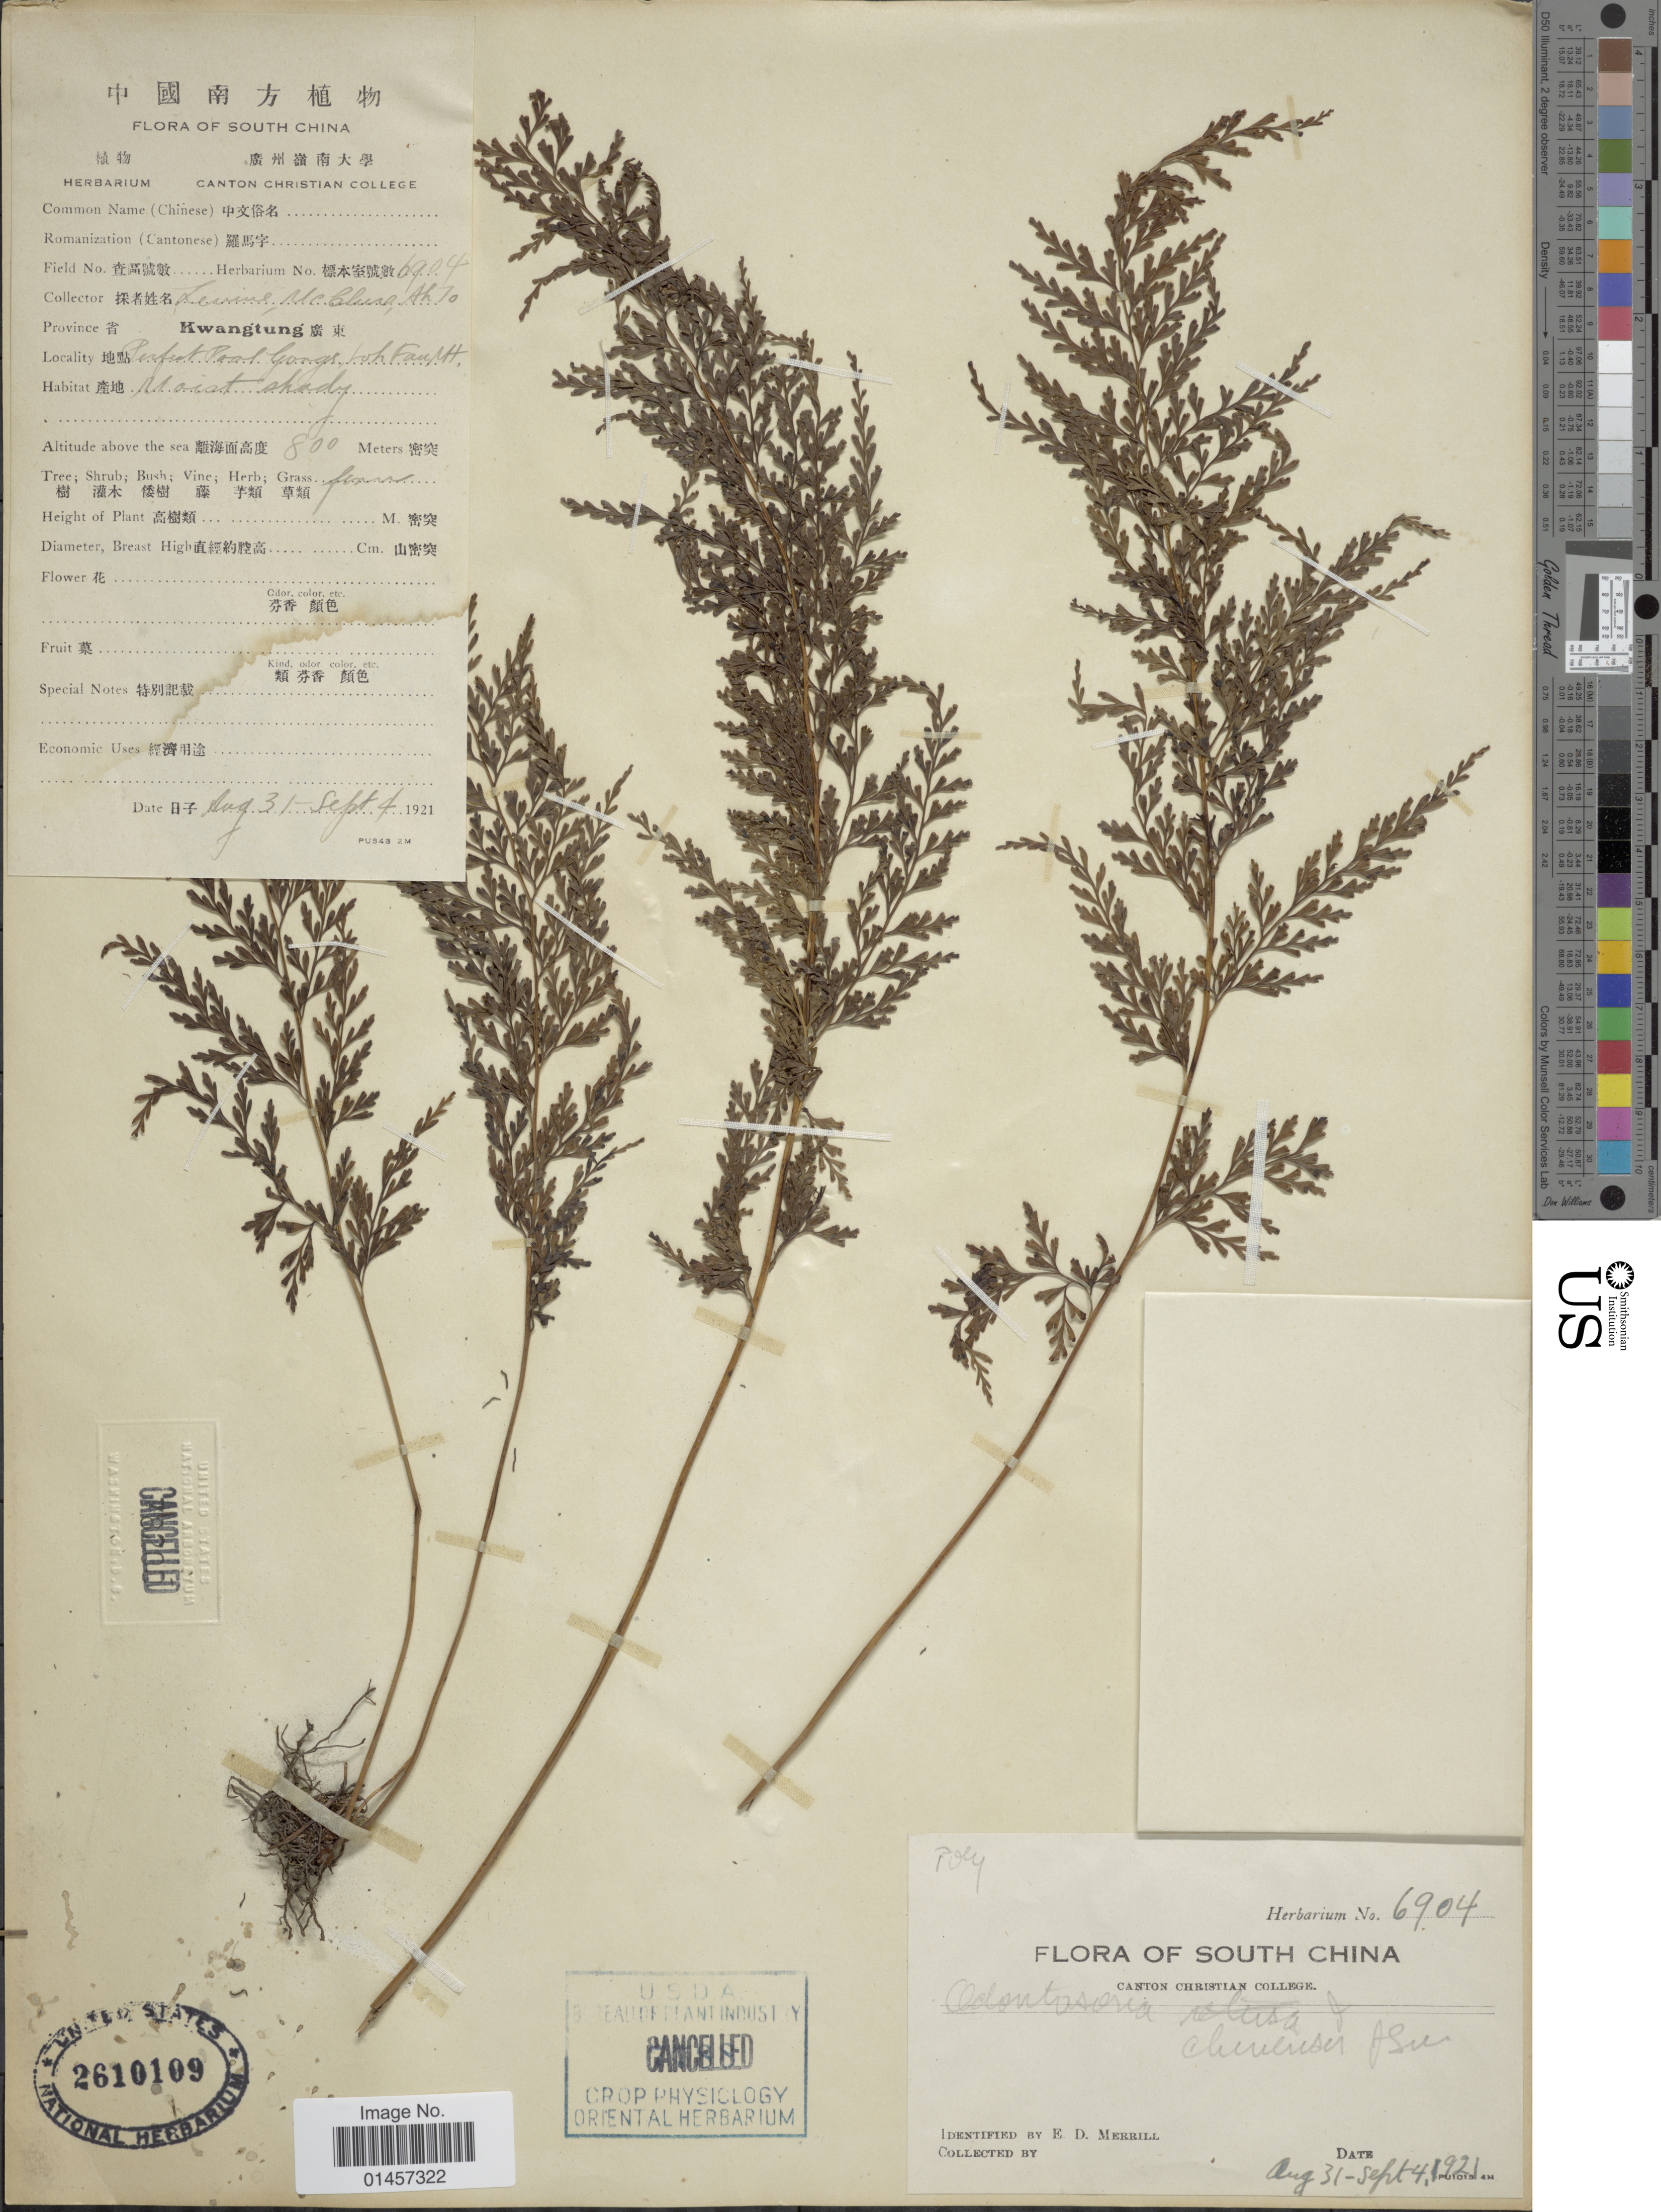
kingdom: Plantae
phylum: Tracheophyta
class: Polypodiopsida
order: Polypodiales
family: Lindsaeaceae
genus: Sphenomeris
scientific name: Sphenomeris chinensis var. chinensis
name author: (L.) Maxon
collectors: -. Levine, McClure, -- & Ah To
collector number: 6904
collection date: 1921-08-31/1921-09-04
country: China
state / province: Guangdong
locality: South China, Kwangtung, [illegible text]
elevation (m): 800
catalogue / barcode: US 2610109